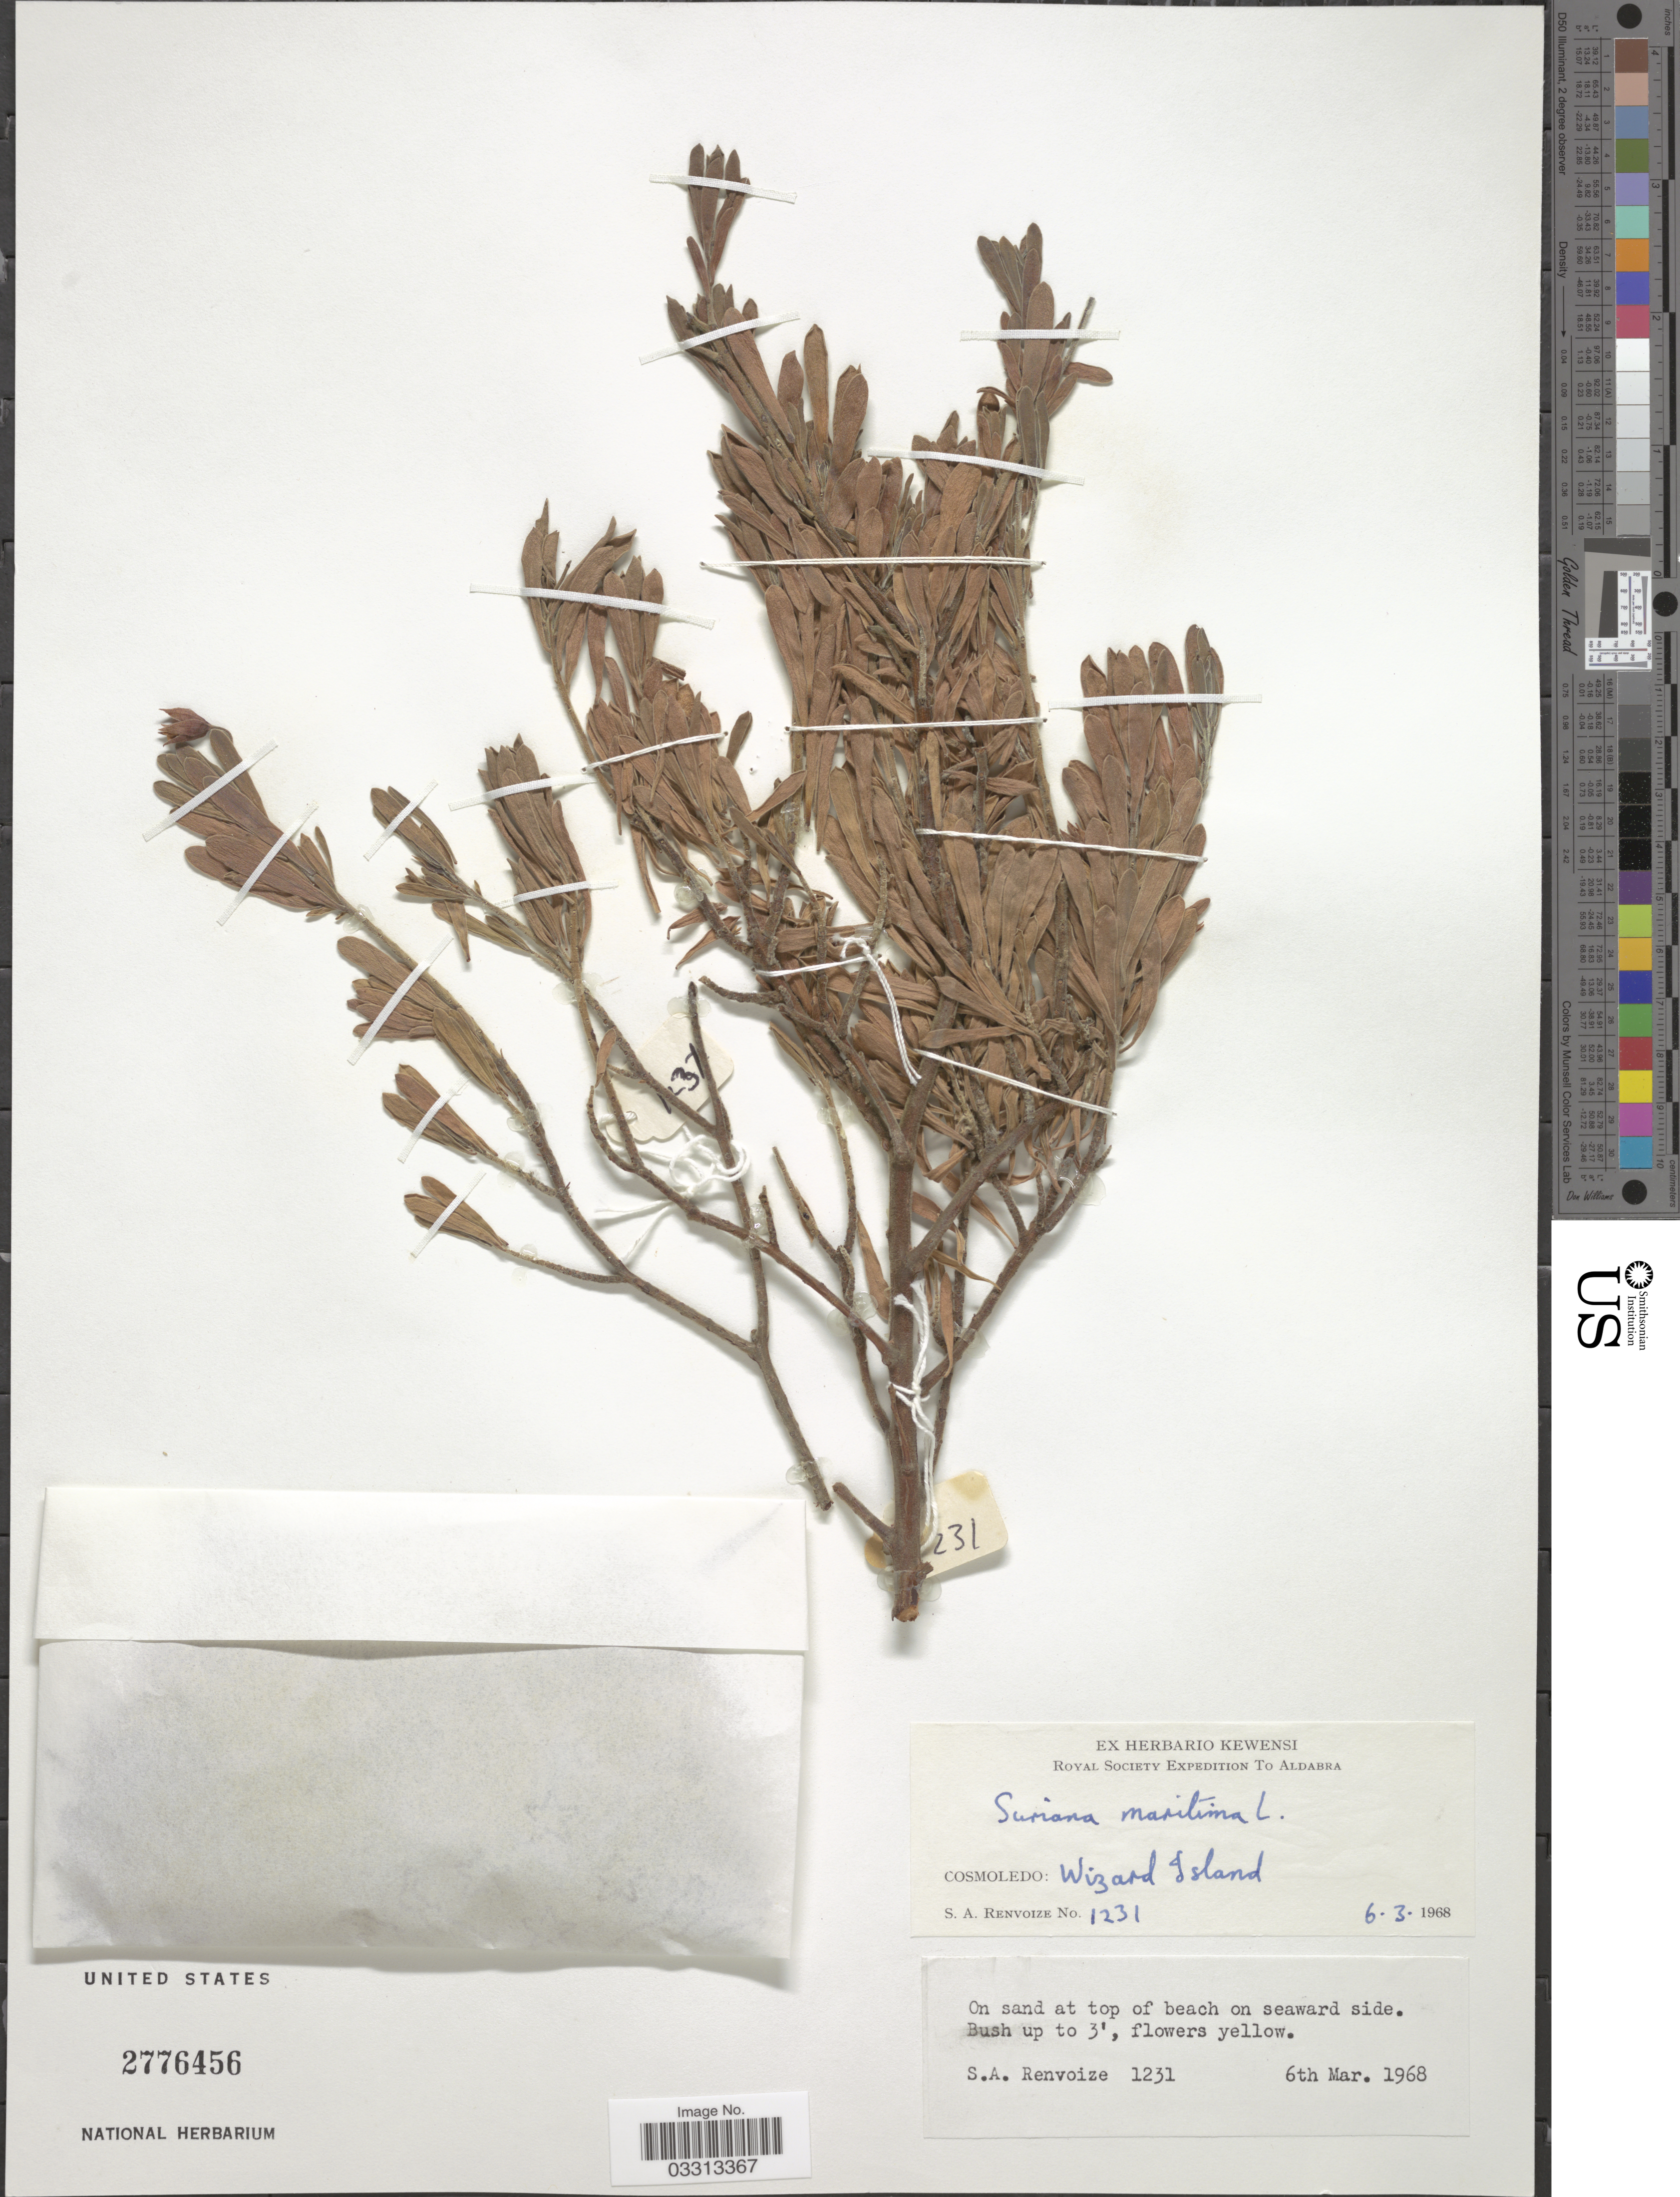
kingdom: Plantae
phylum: Tracheophyta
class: Magnoliopsida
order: Fabales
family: Surianaceae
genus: Suriana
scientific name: Suriana maritima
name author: L.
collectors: S. A. Renvoize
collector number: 1231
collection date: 1968-03-06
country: Seychelles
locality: Aldabra. Cosmoledo: Wizard Island. On sand top of beach on seaward side.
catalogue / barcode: US 2776456